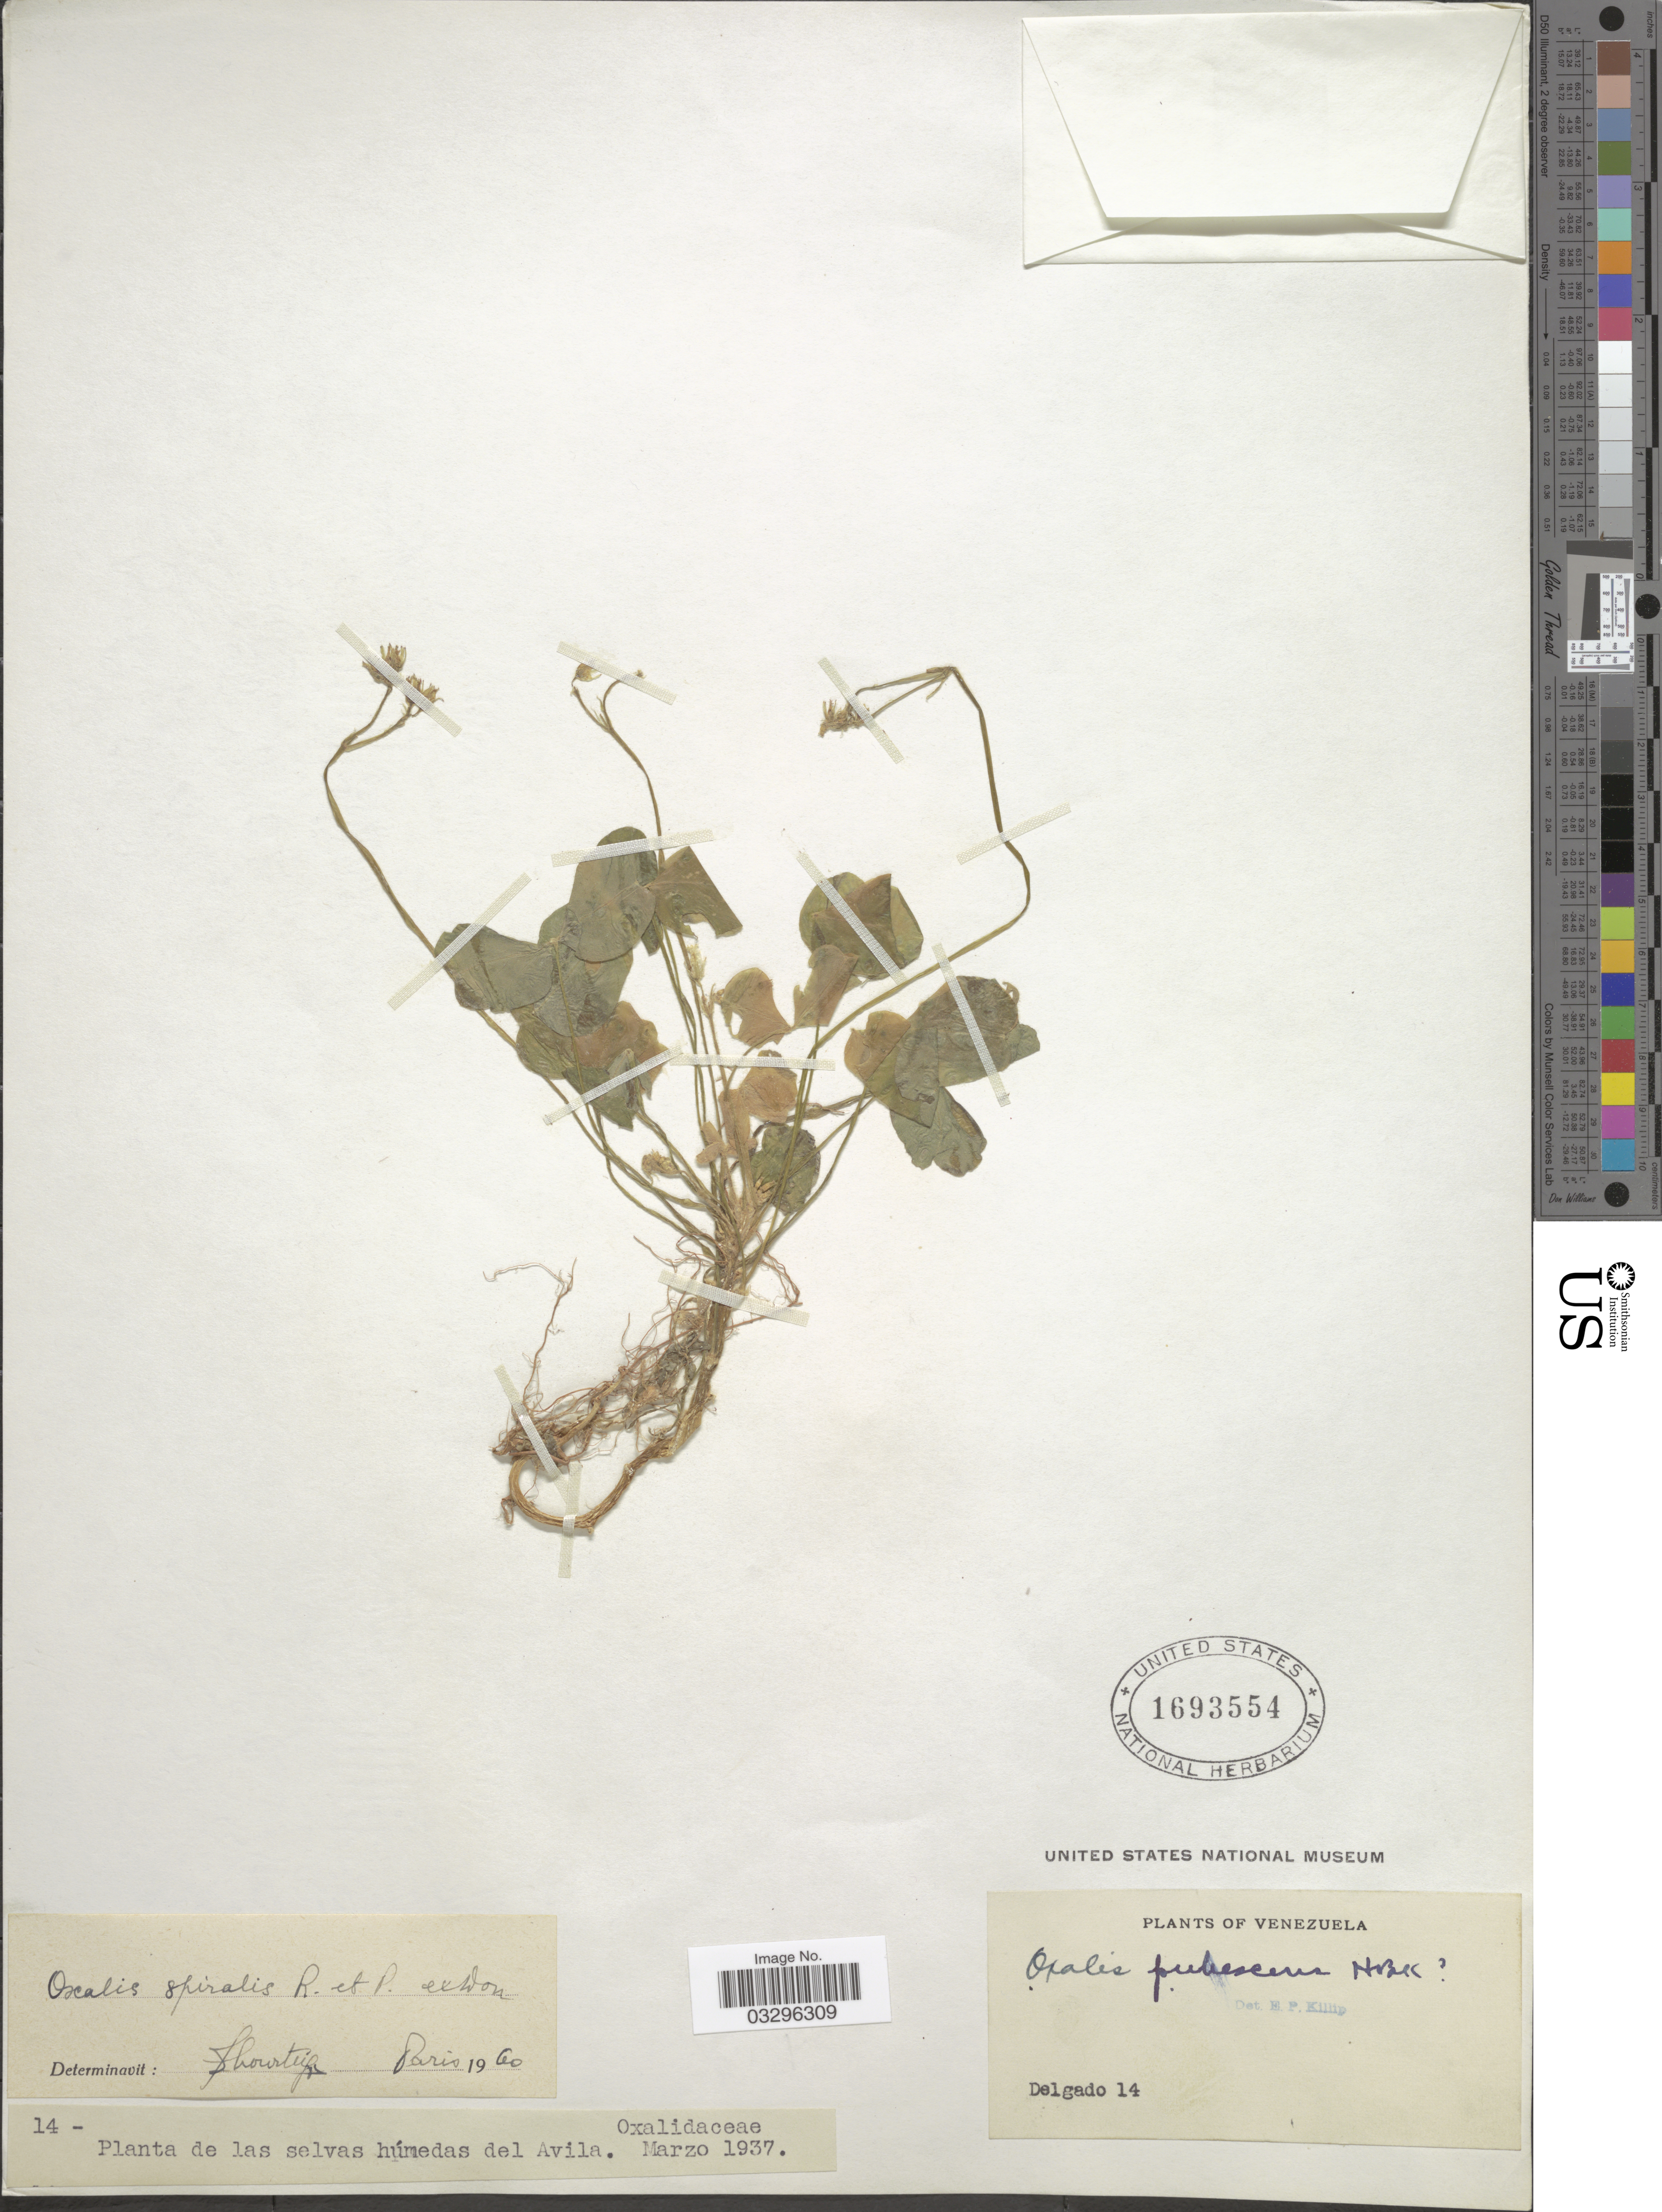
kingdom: Plantae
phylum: Tracheophyta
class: Magnoliopsida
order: Oxalidales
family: Oxalidaceae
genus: Oxalis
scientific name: Oxalis spiralis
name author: Ruiz & Pav. ex G. Don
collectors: Delgado, --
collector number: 14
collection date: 1937-03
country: Venezuela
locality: Las selvas húmedas del Avila.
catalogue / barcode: US 1693554